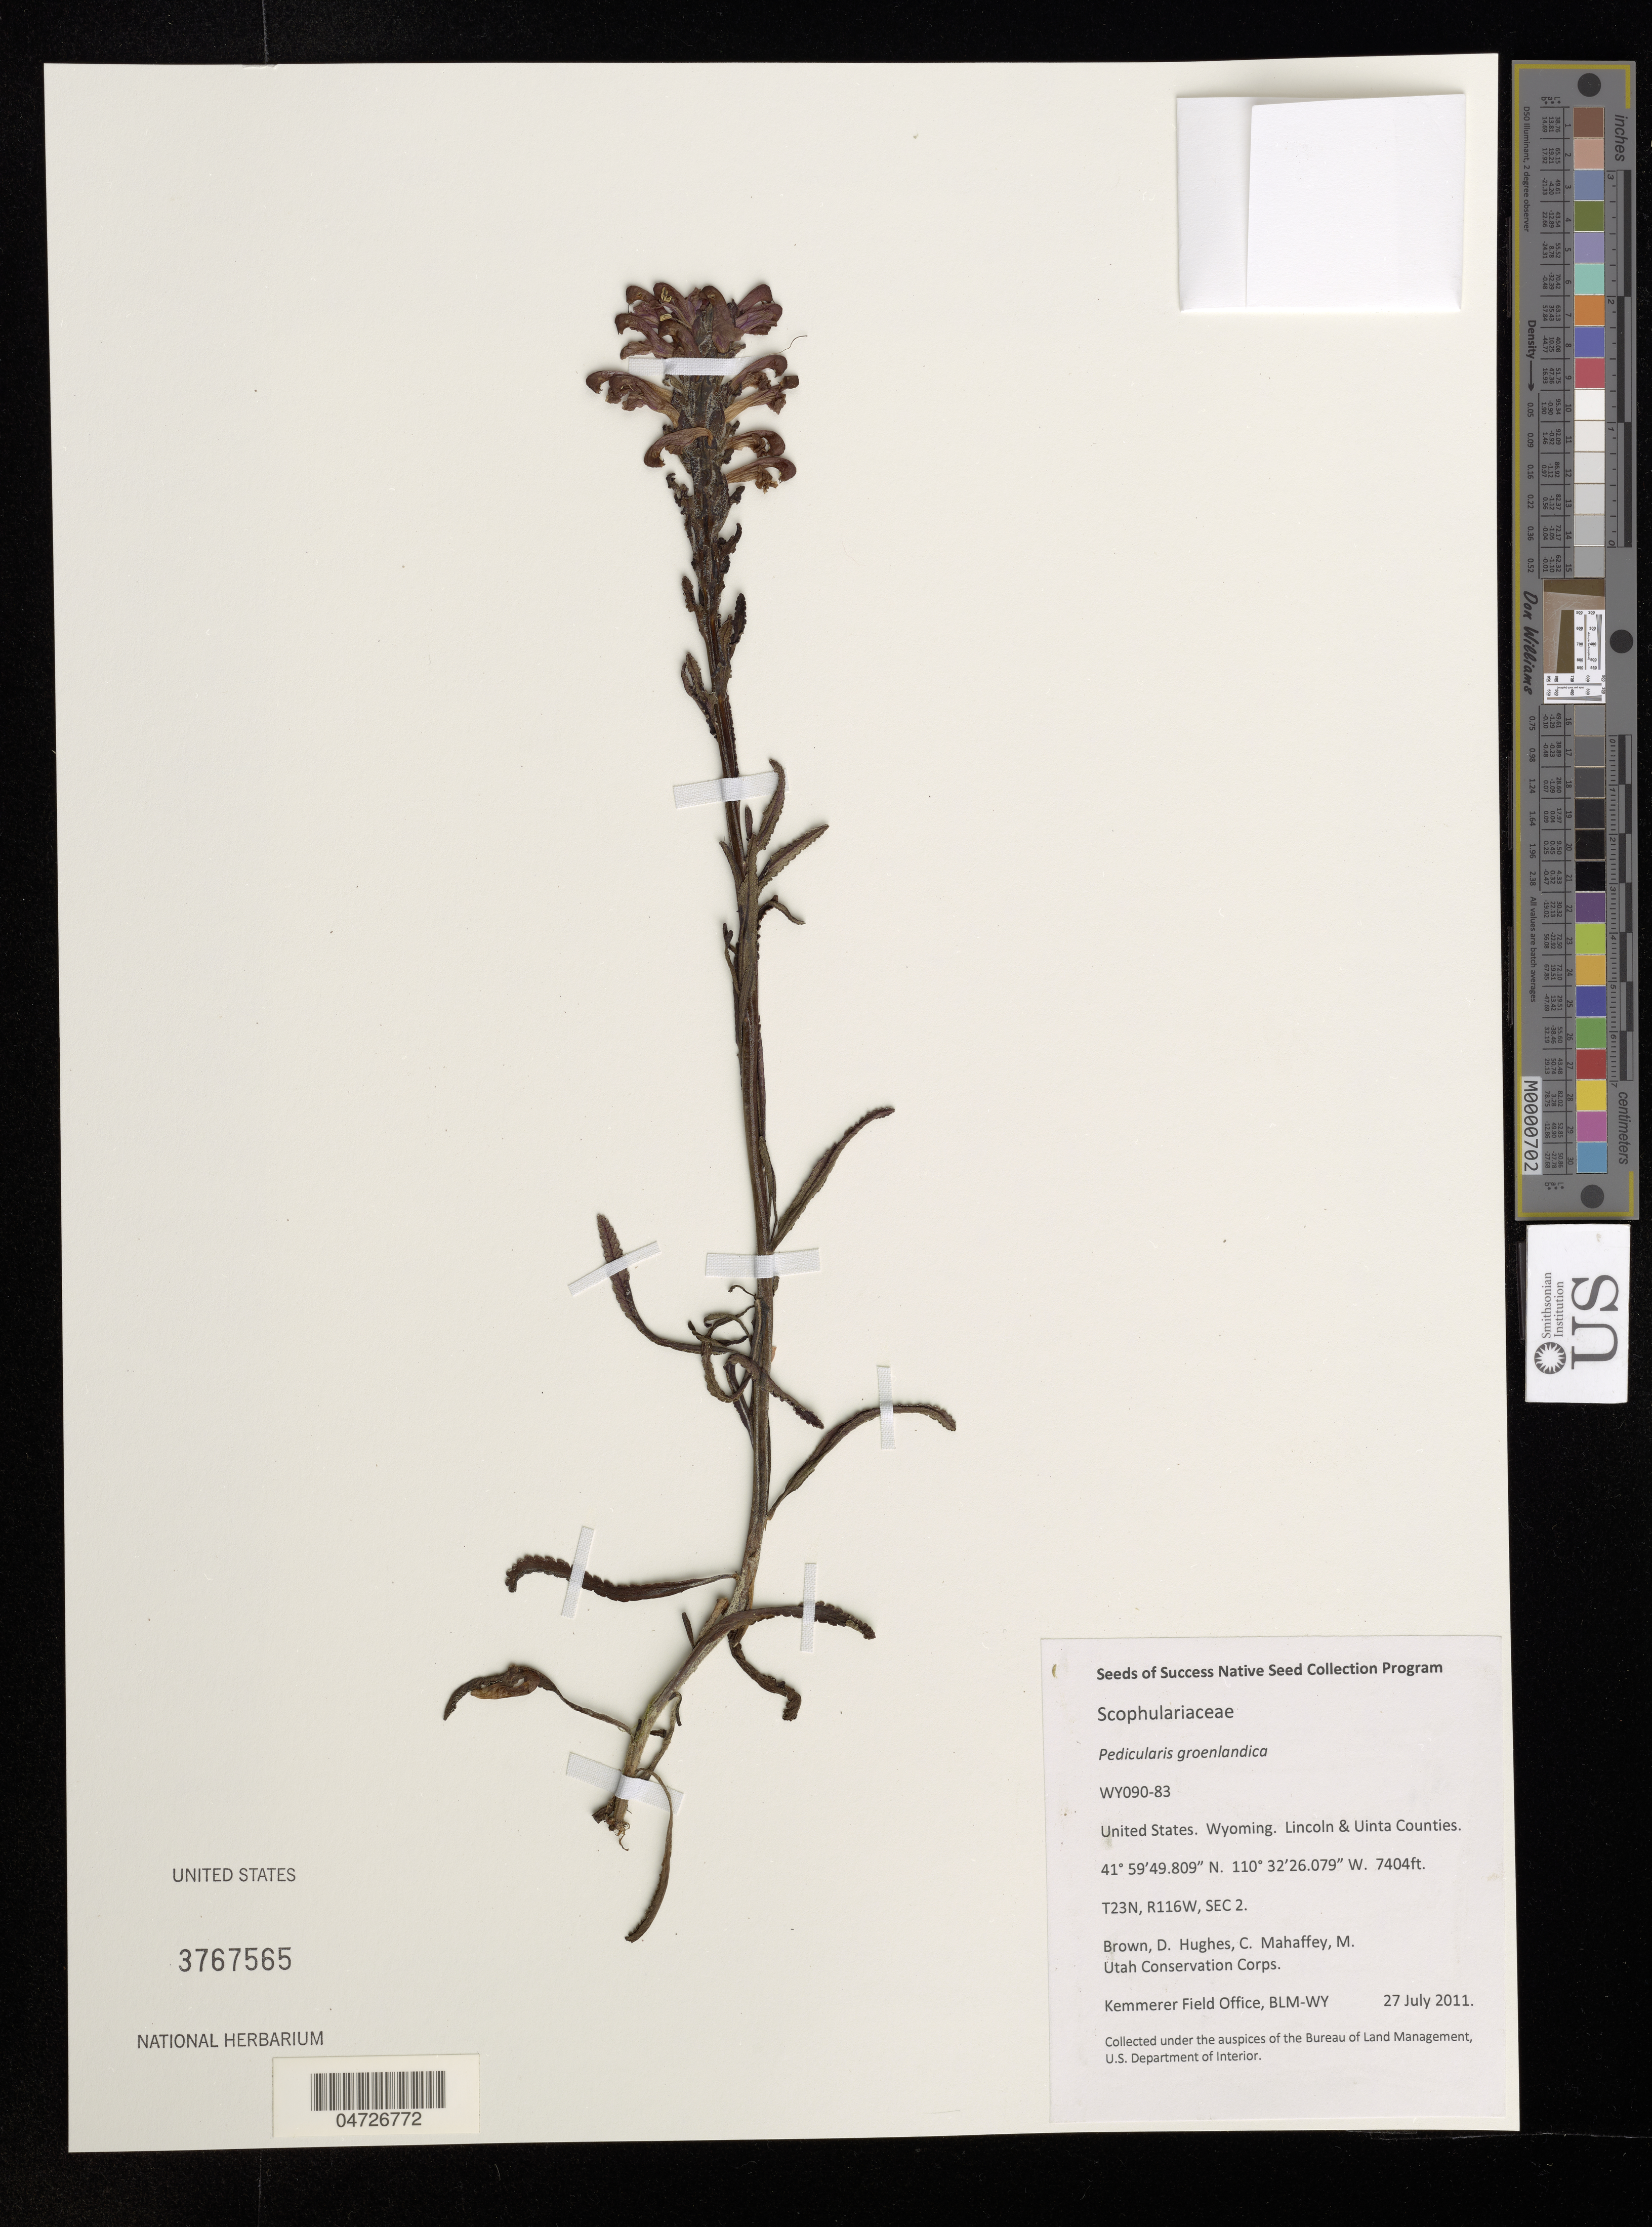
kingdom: Plantae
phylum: Tracheophyta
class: Magnoliopsida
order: Lamiales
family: Orobanchaceae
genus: Pedicularis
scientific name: Pedicularis groenlandica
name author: Retz.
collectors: D. Brown, C. Hughes & M. Mahaffey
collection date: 2011-07-27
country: United States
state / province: Wyoming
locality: Lincoln & Uinta Counties.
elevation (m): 2257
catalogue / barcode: US 3767565